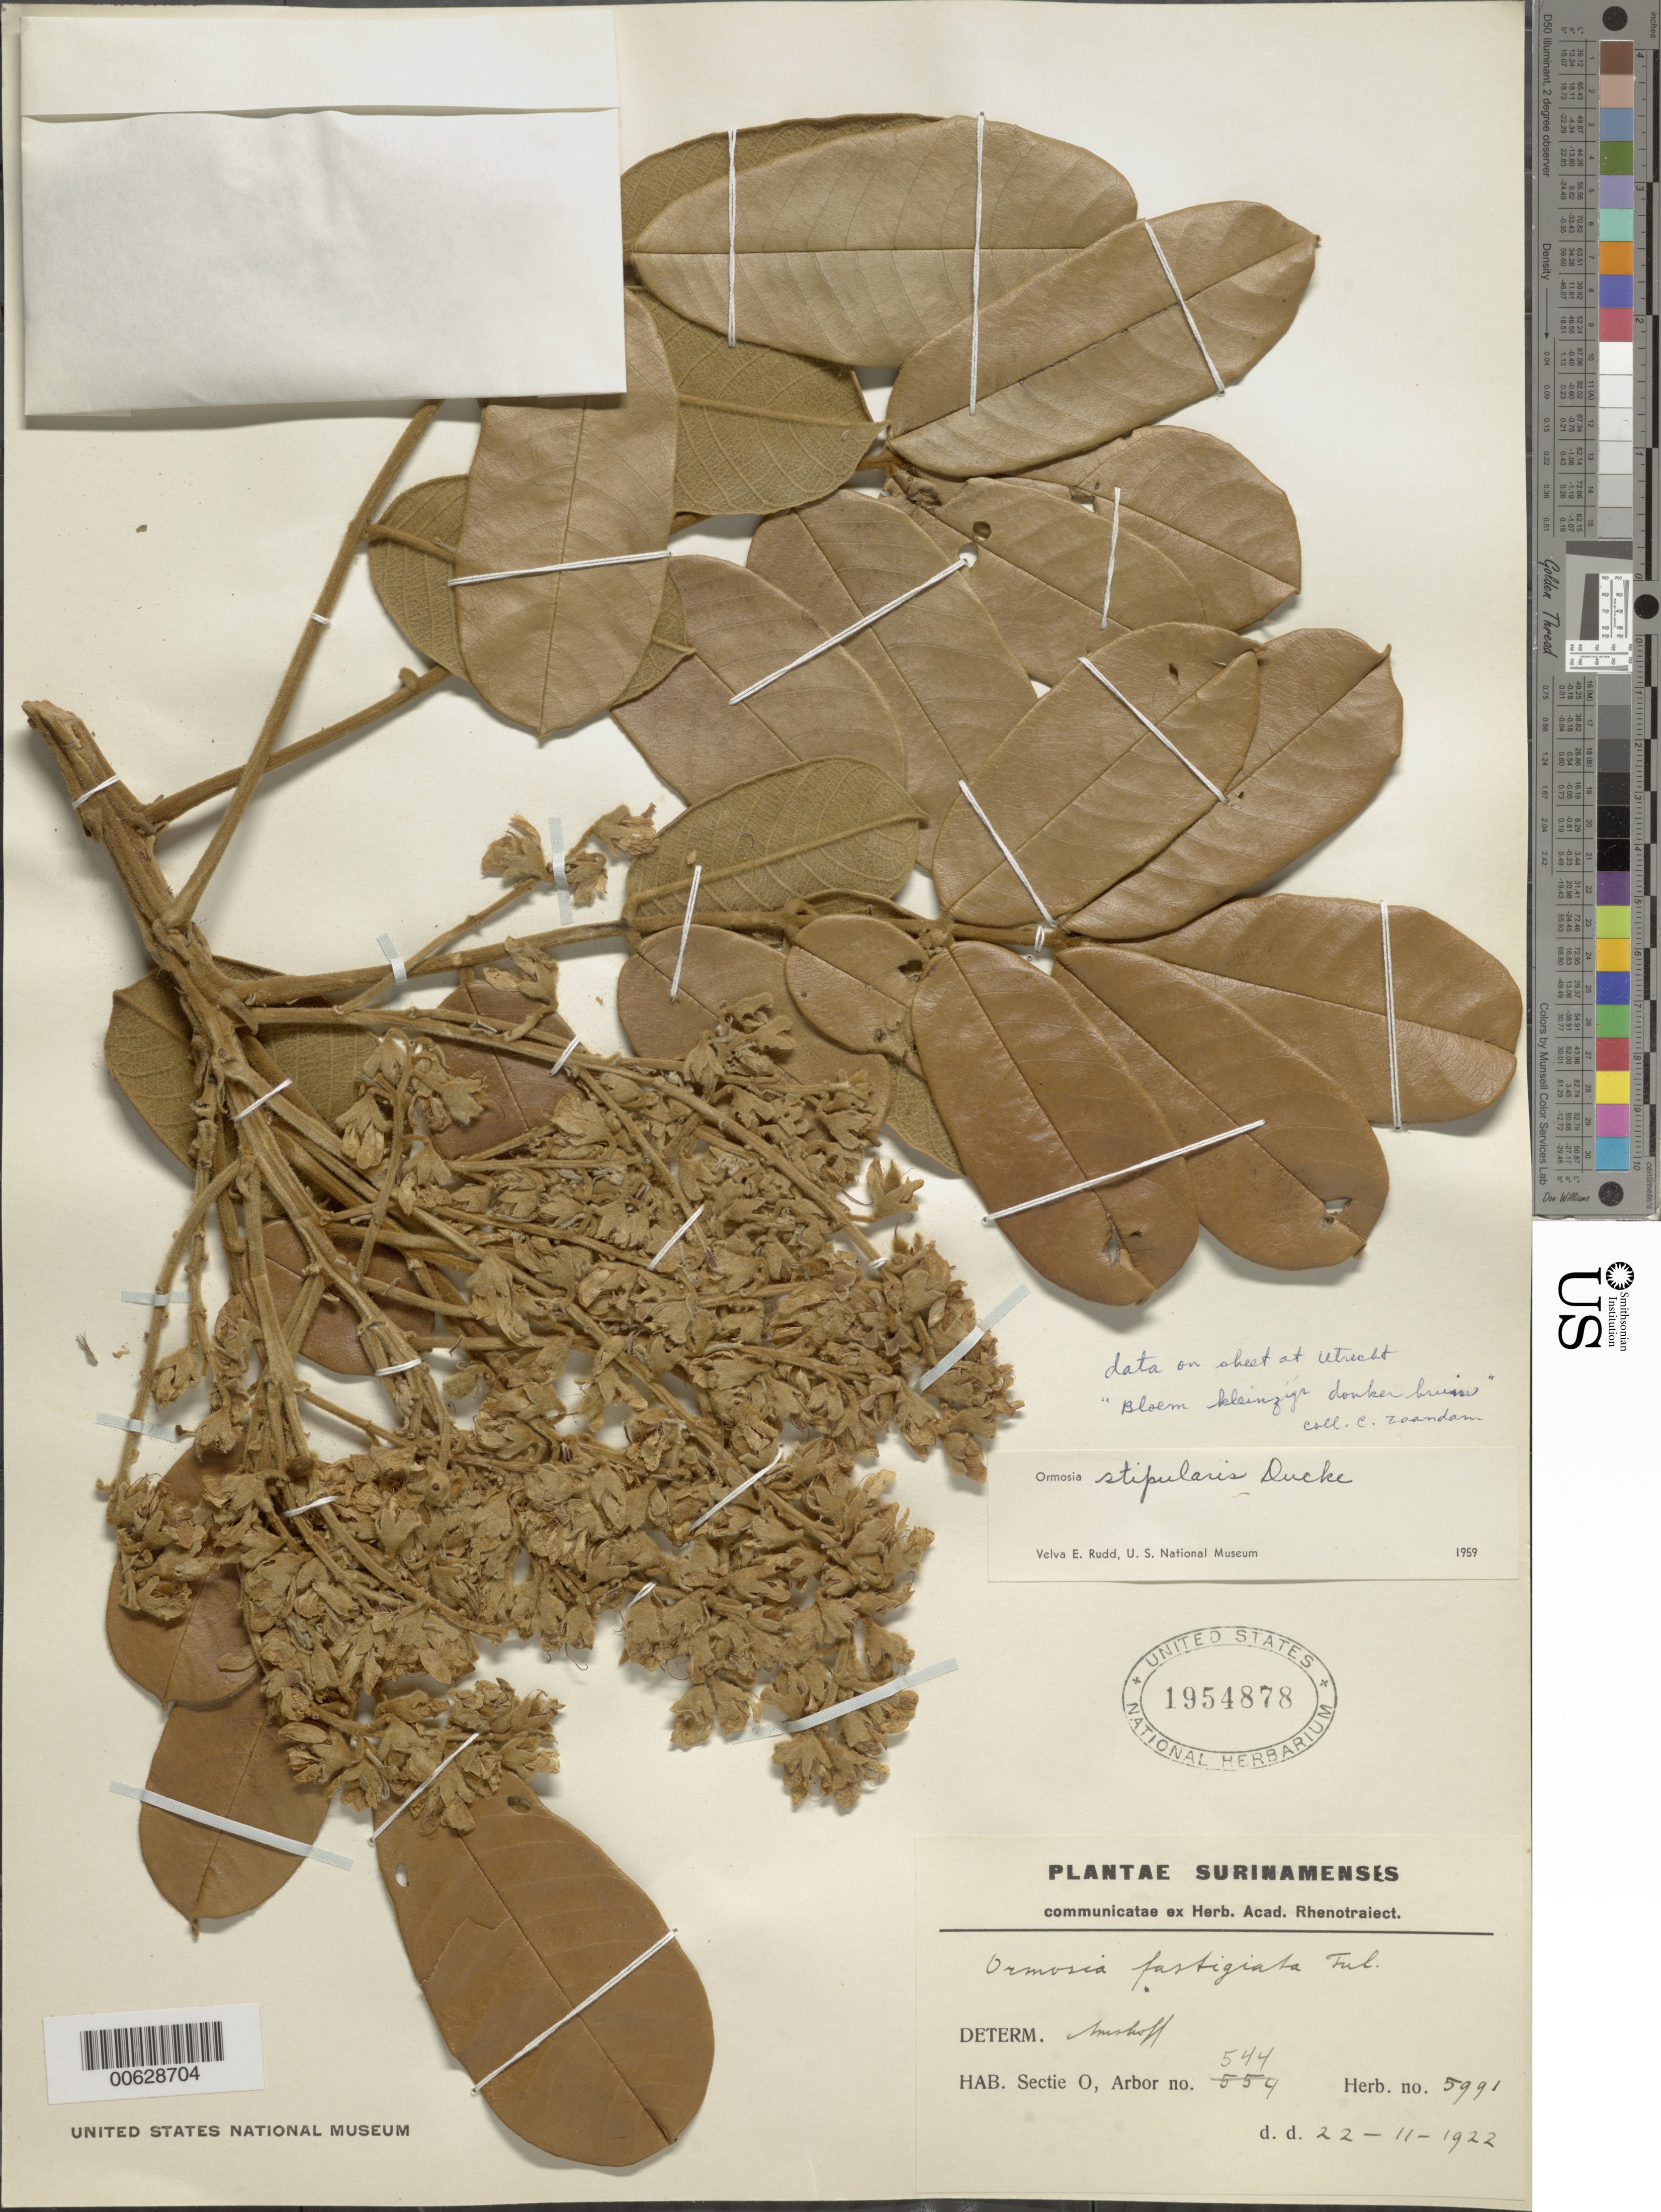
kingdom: Plantae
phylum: Tracheophyta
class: Magnoliopsida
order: Fabales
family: Fabaceae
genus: Ormosia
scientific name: Ormosia stipularis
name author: Ducke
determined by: Rudd, V. E.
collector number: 5991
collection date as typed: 22-Nov-22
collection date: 1922-11-22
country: Suriname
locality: Sectie O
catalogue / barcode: US 1954878